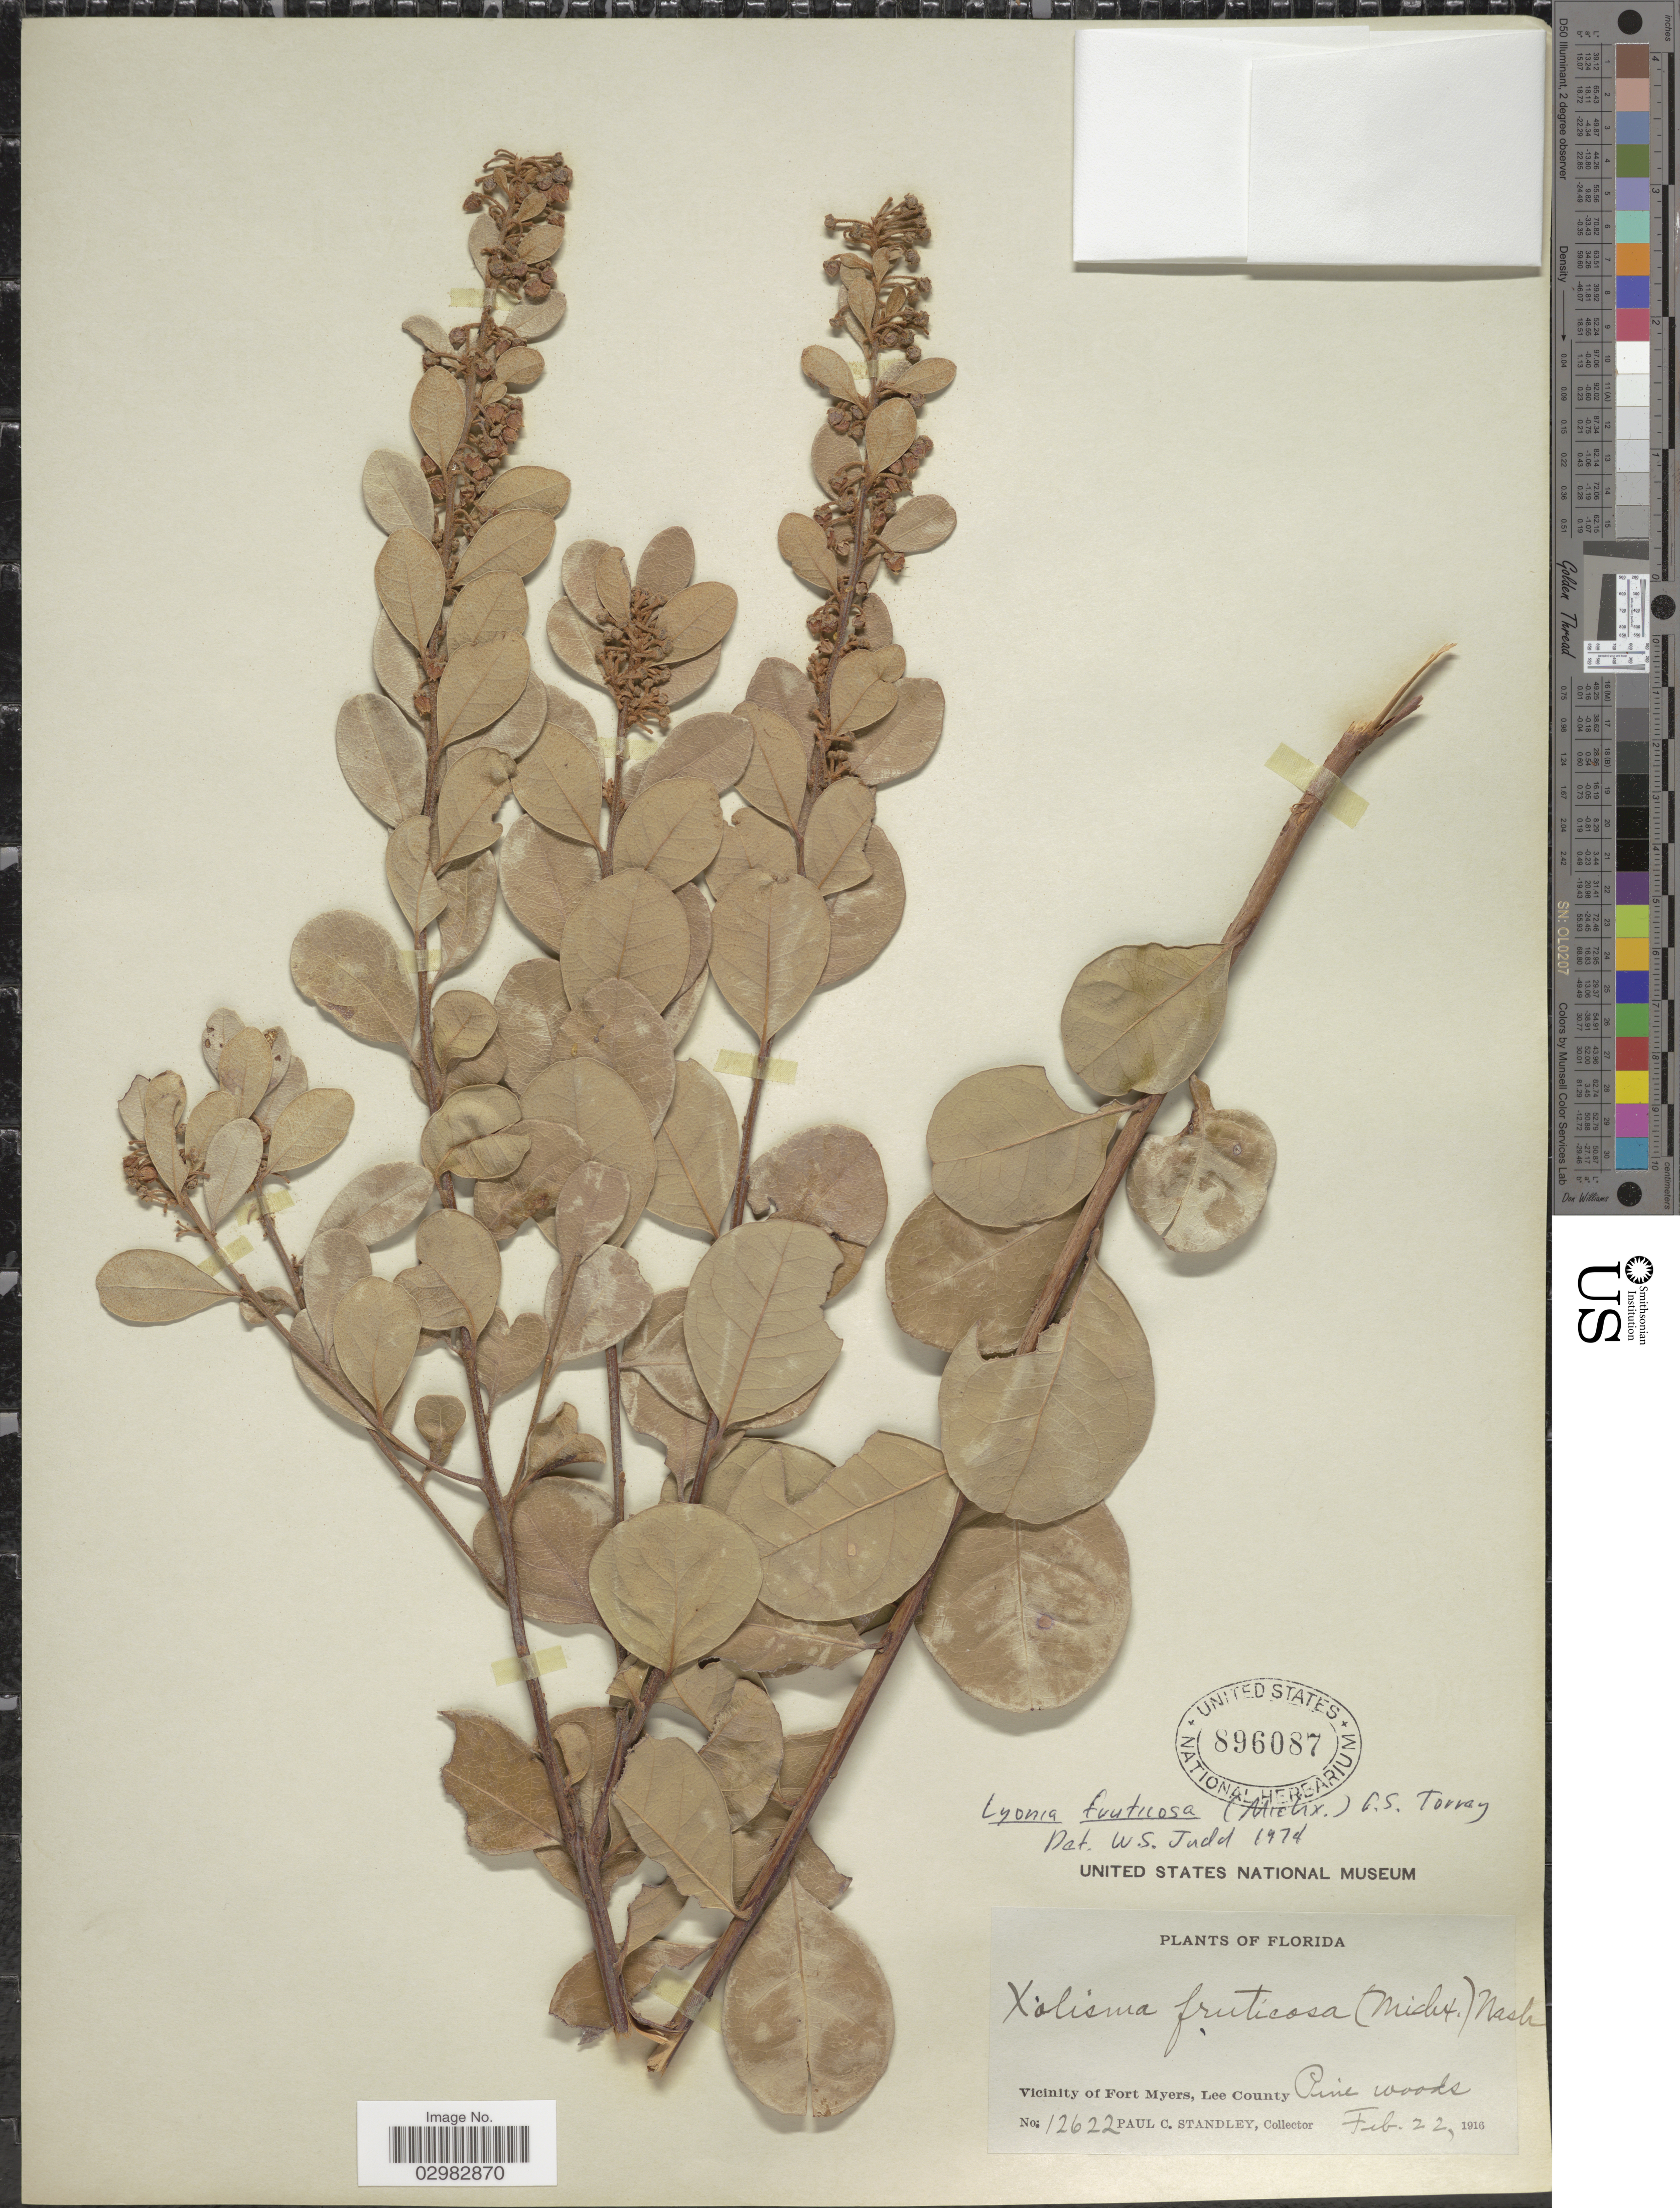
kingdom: Plantae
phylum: Tracheophyta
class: Magnoliopsida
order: Ericales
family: Ericaceae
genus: Lyonia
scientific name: Lyonia fruticosa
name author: (Michx.) G.S. Torr.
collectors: P. C. Standley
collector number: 12622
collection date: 1916-02-22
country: United States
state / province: Florida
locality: Vicinity of Fort Myers, Lee County.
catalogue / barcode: US 896087